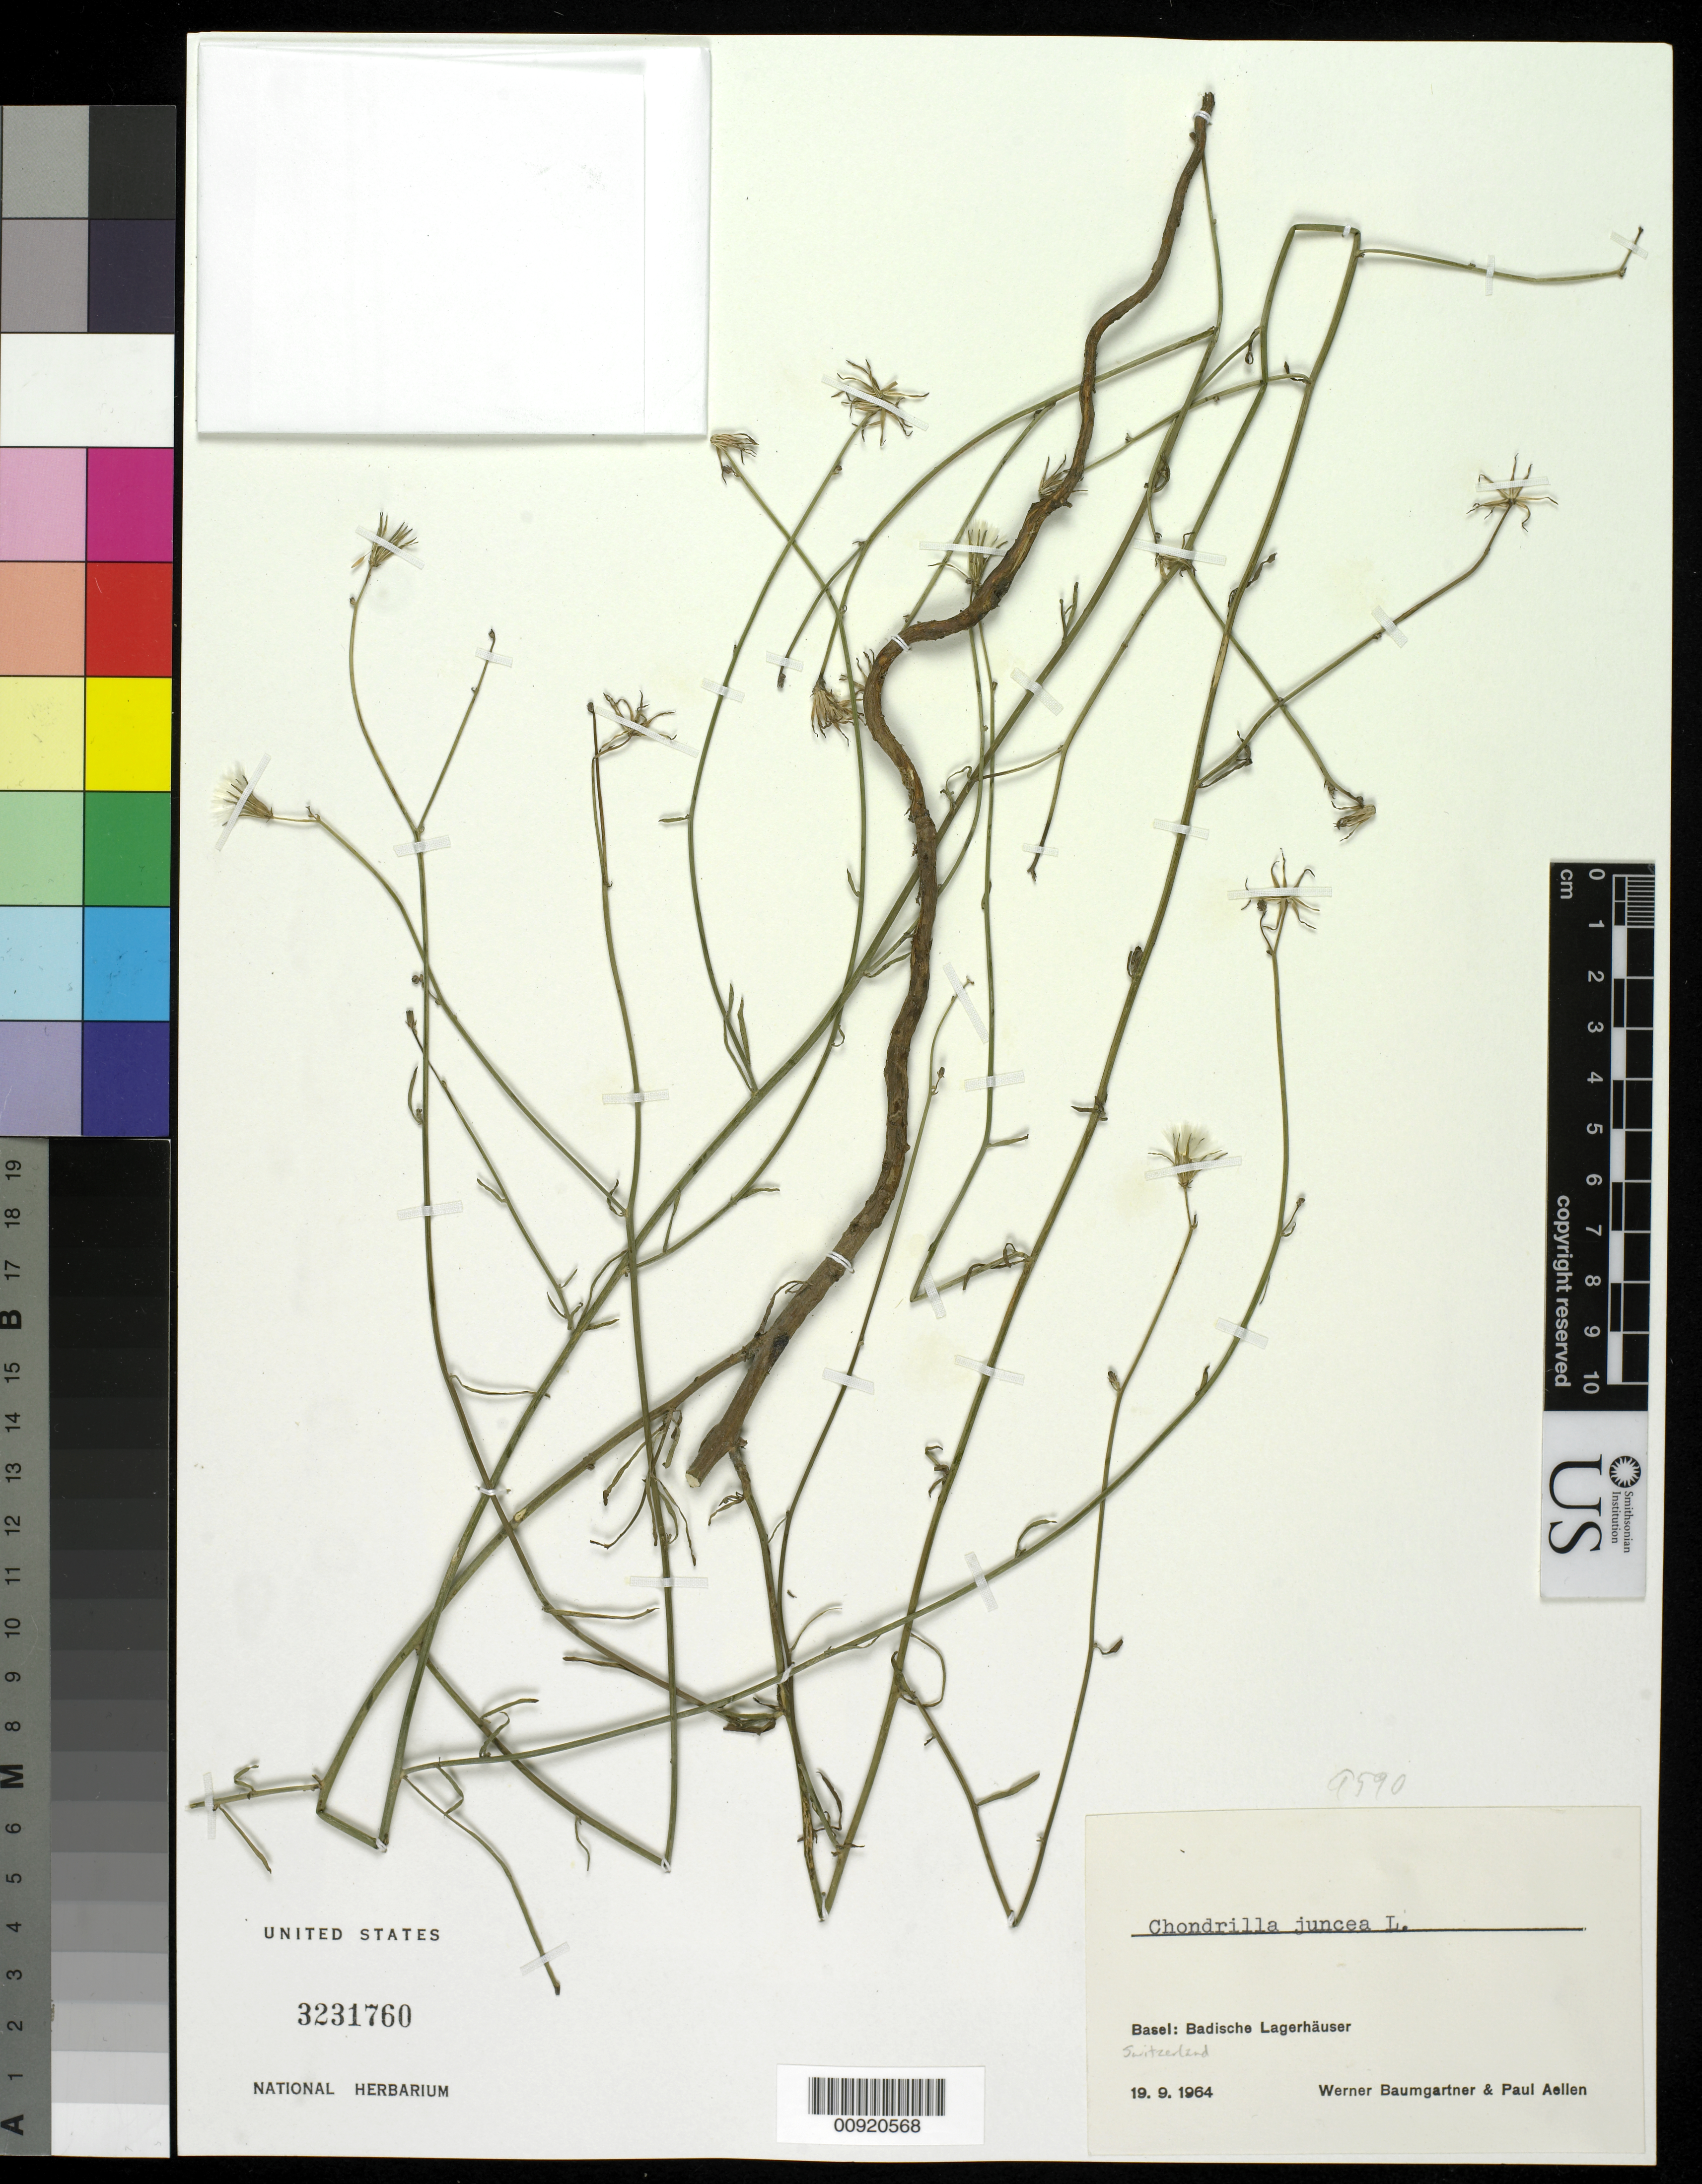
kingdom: Plantae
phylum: Tracheophyta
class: Magnoliopsida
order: Asterales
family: Asteraceae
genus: Chondrilla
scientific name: Chondrilla juncea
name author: L.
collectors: W. Baumgartner & P. Aellen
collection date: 1964-09-19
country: Switzerland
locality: Basel: Badische Lagerhauser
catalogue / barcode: US 3231760